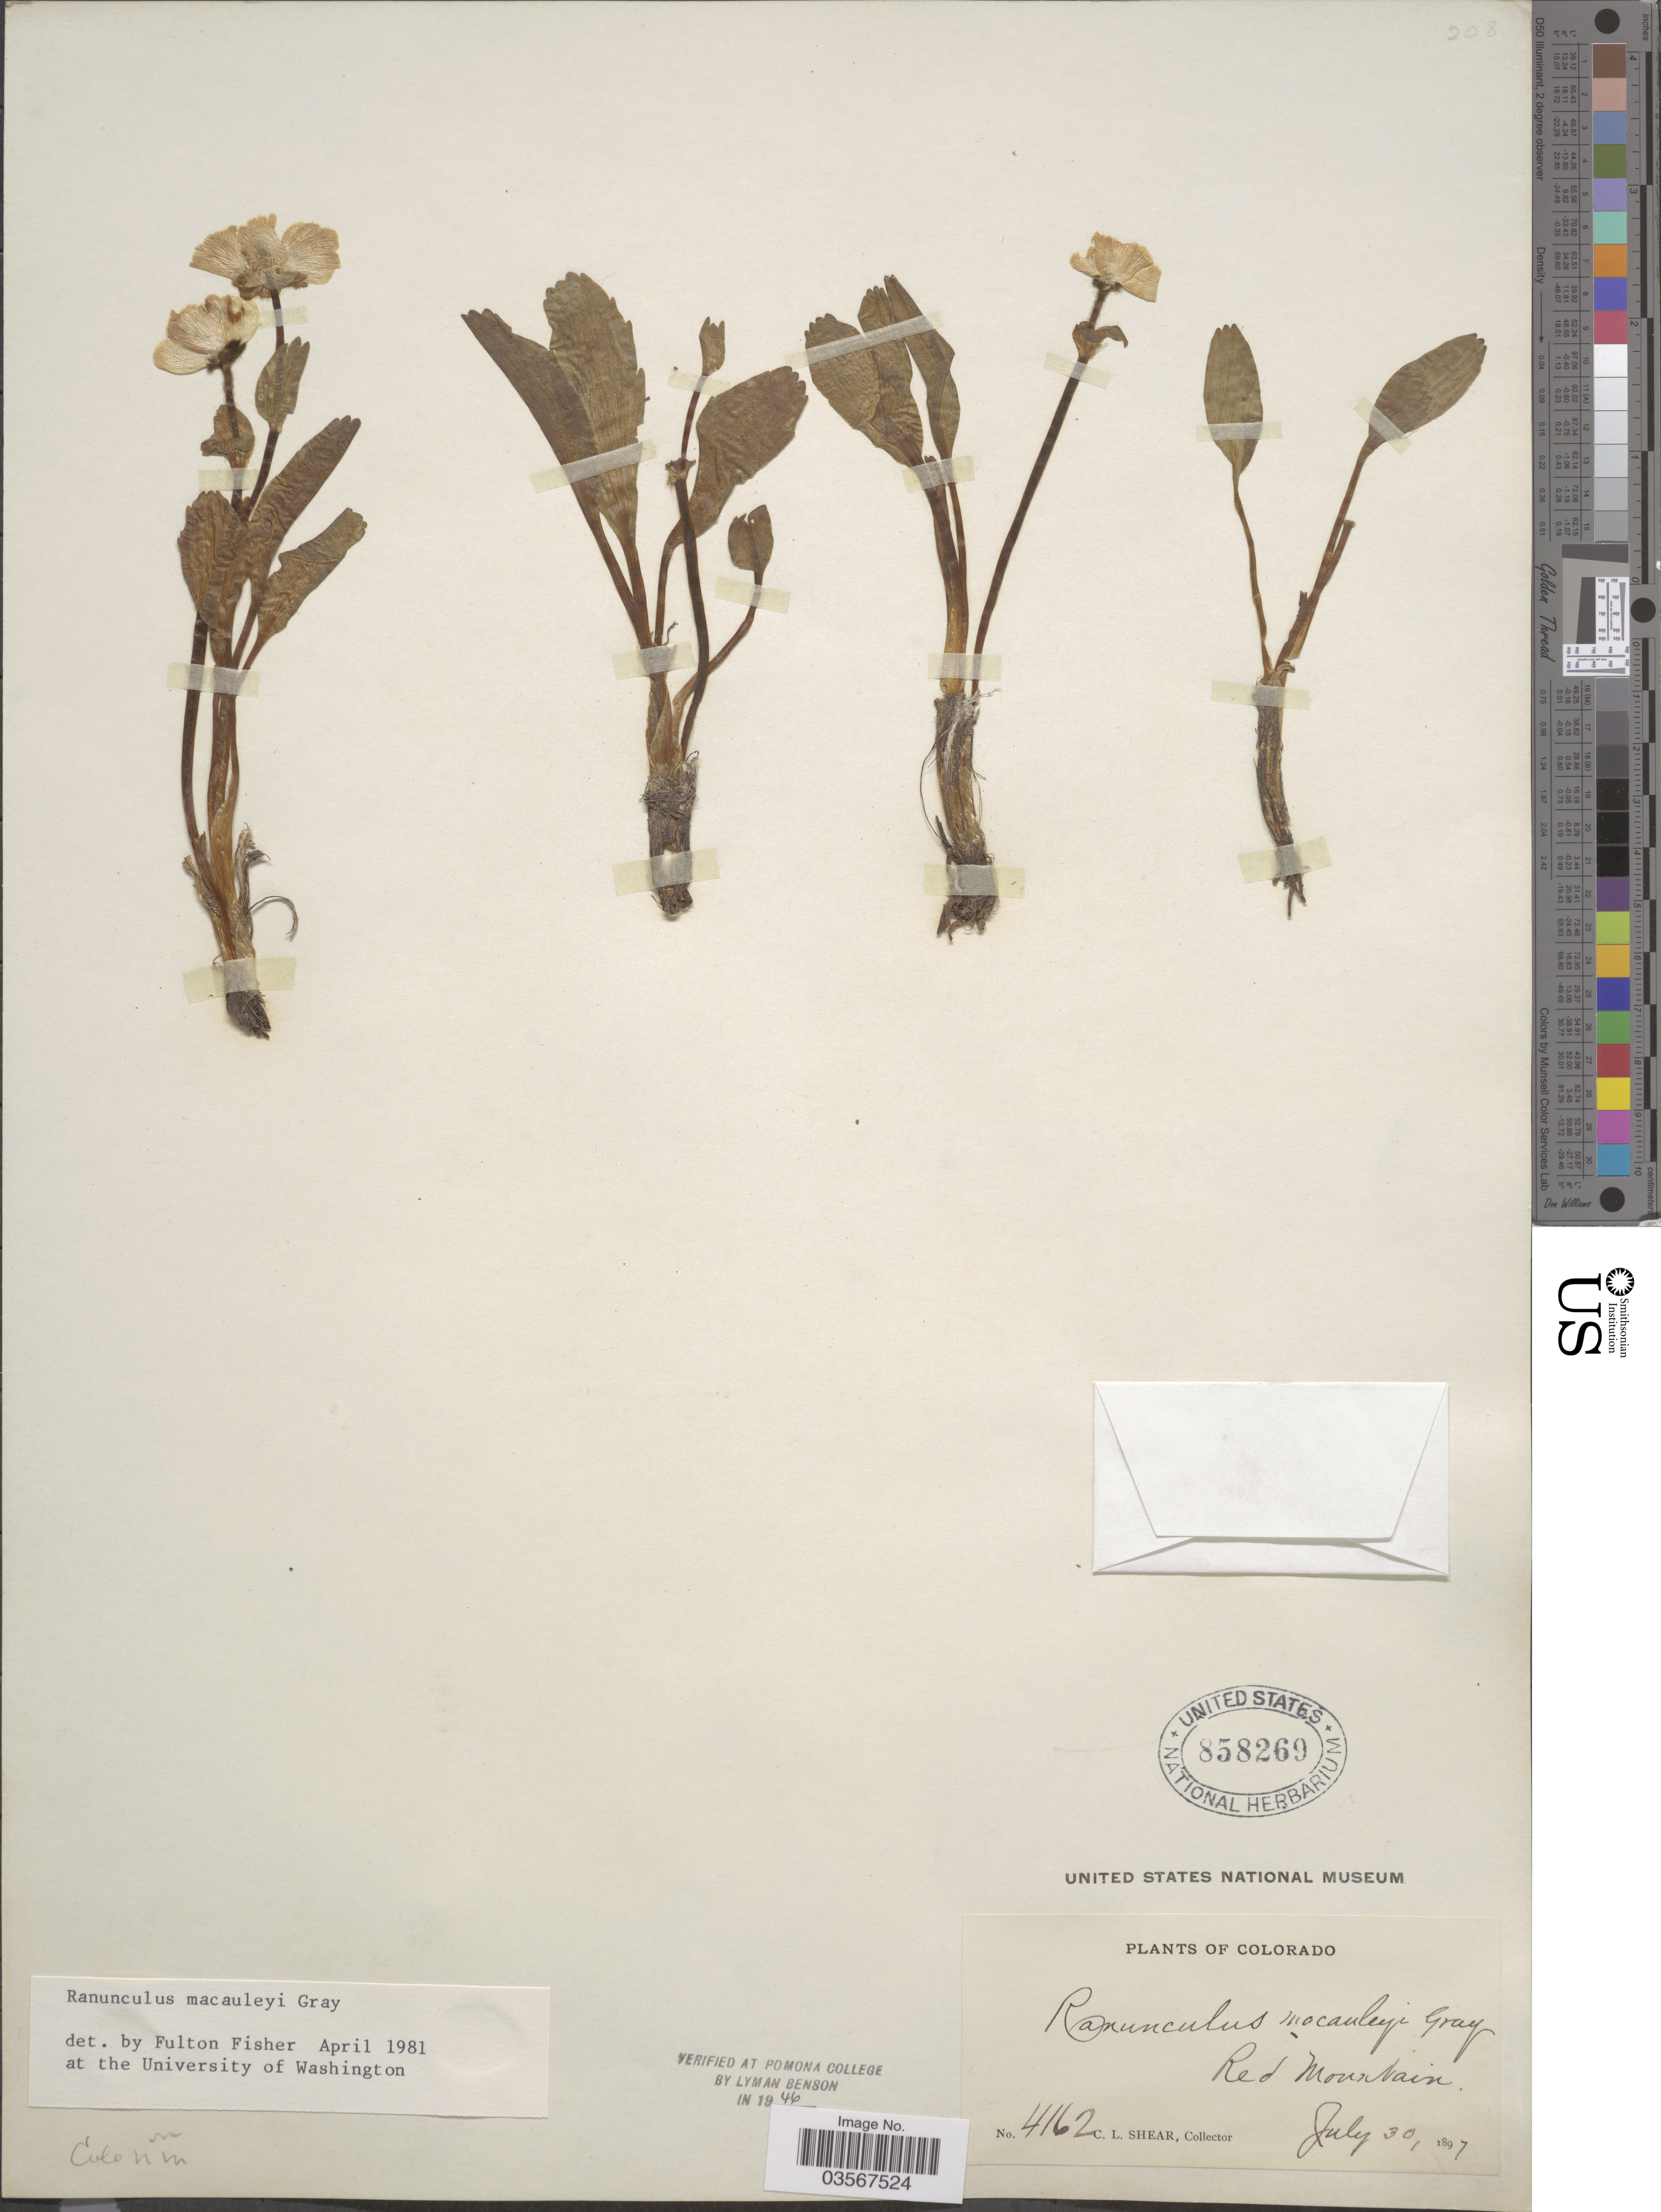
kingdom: Plantae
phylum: Tracheophyta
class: Magnoliopsida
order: Ranunculales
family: Ranunculaceae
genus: Ranunculus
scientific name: Ranunculus macauleyi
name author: A. Gray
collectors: C. L. Shear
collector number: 4162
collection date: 1897-07-30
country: United States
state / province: Colorado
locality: Red Mountain.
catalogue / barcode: US 858269